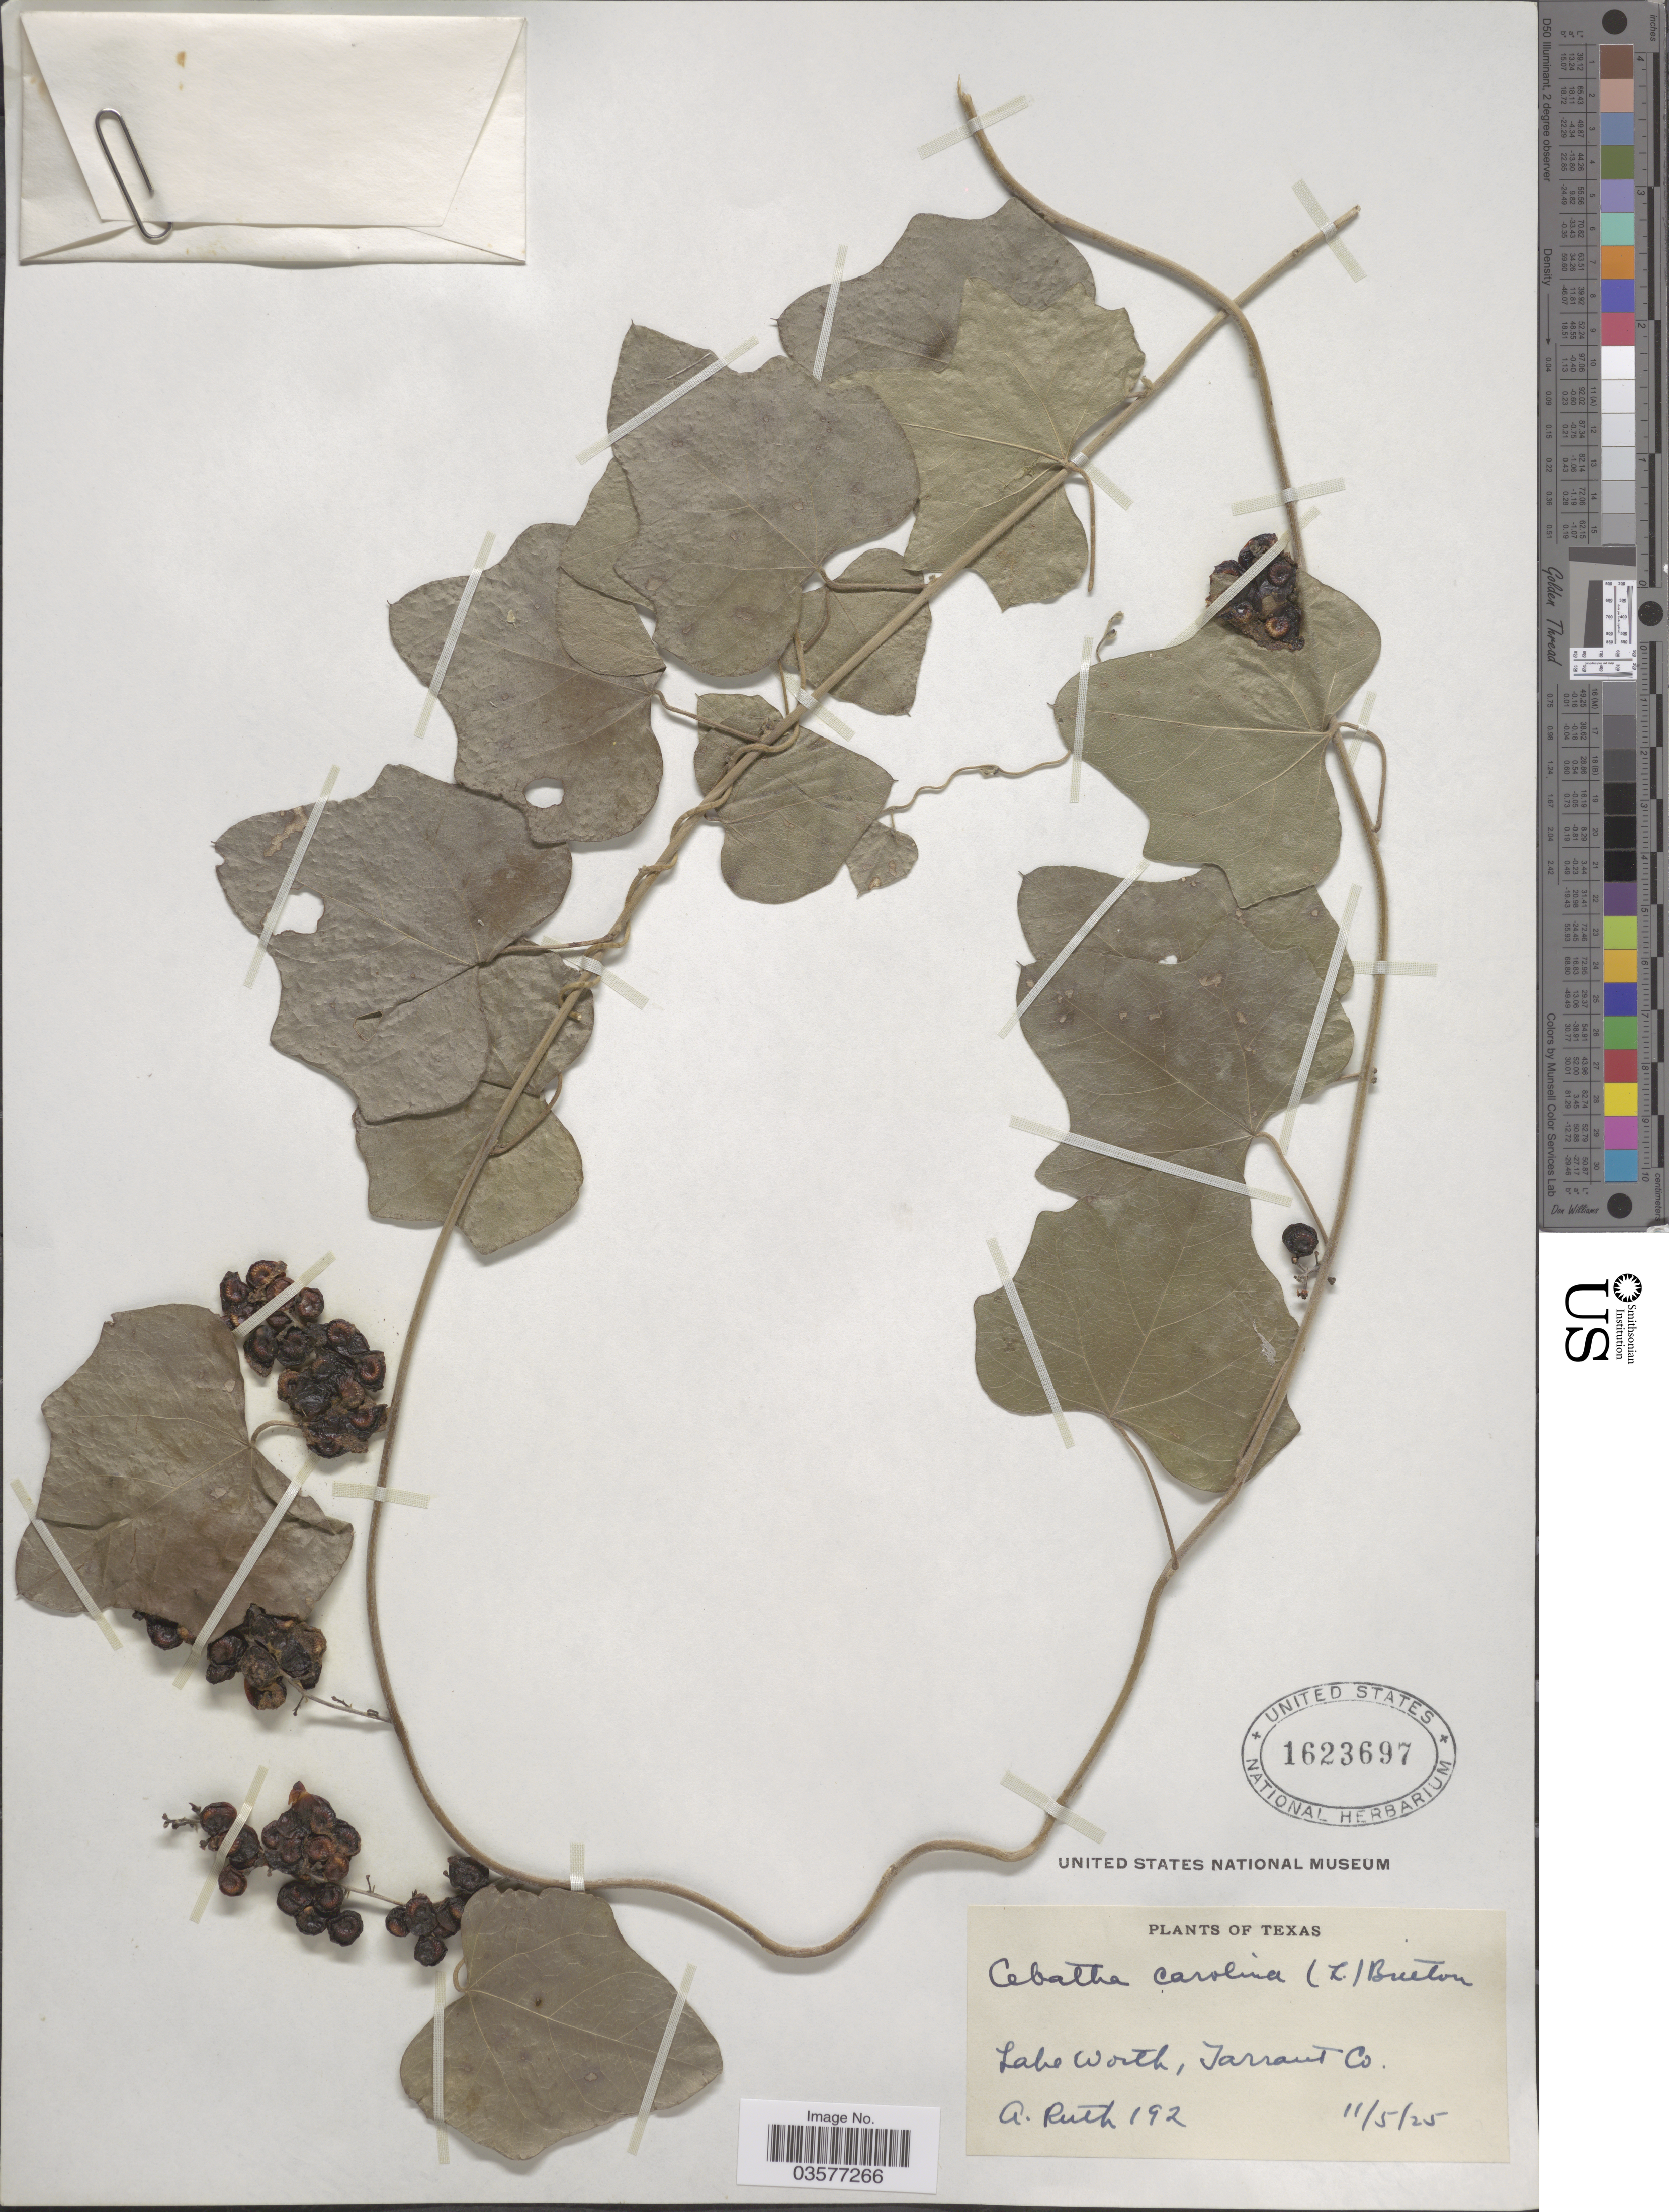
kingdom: Plantae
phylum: Tracheophyta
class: Magnoliopsida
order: Ranunculales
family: Menispermaceae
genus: Cocculus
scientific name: Cocculus carolinus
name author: (L.) DC.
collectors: A. Ruth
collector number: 192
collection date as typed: Transcribed d/m/y: 5/11/25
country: United States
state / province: Texas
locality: Lake Worth, Tarrant Co.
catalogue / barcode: US 1623697